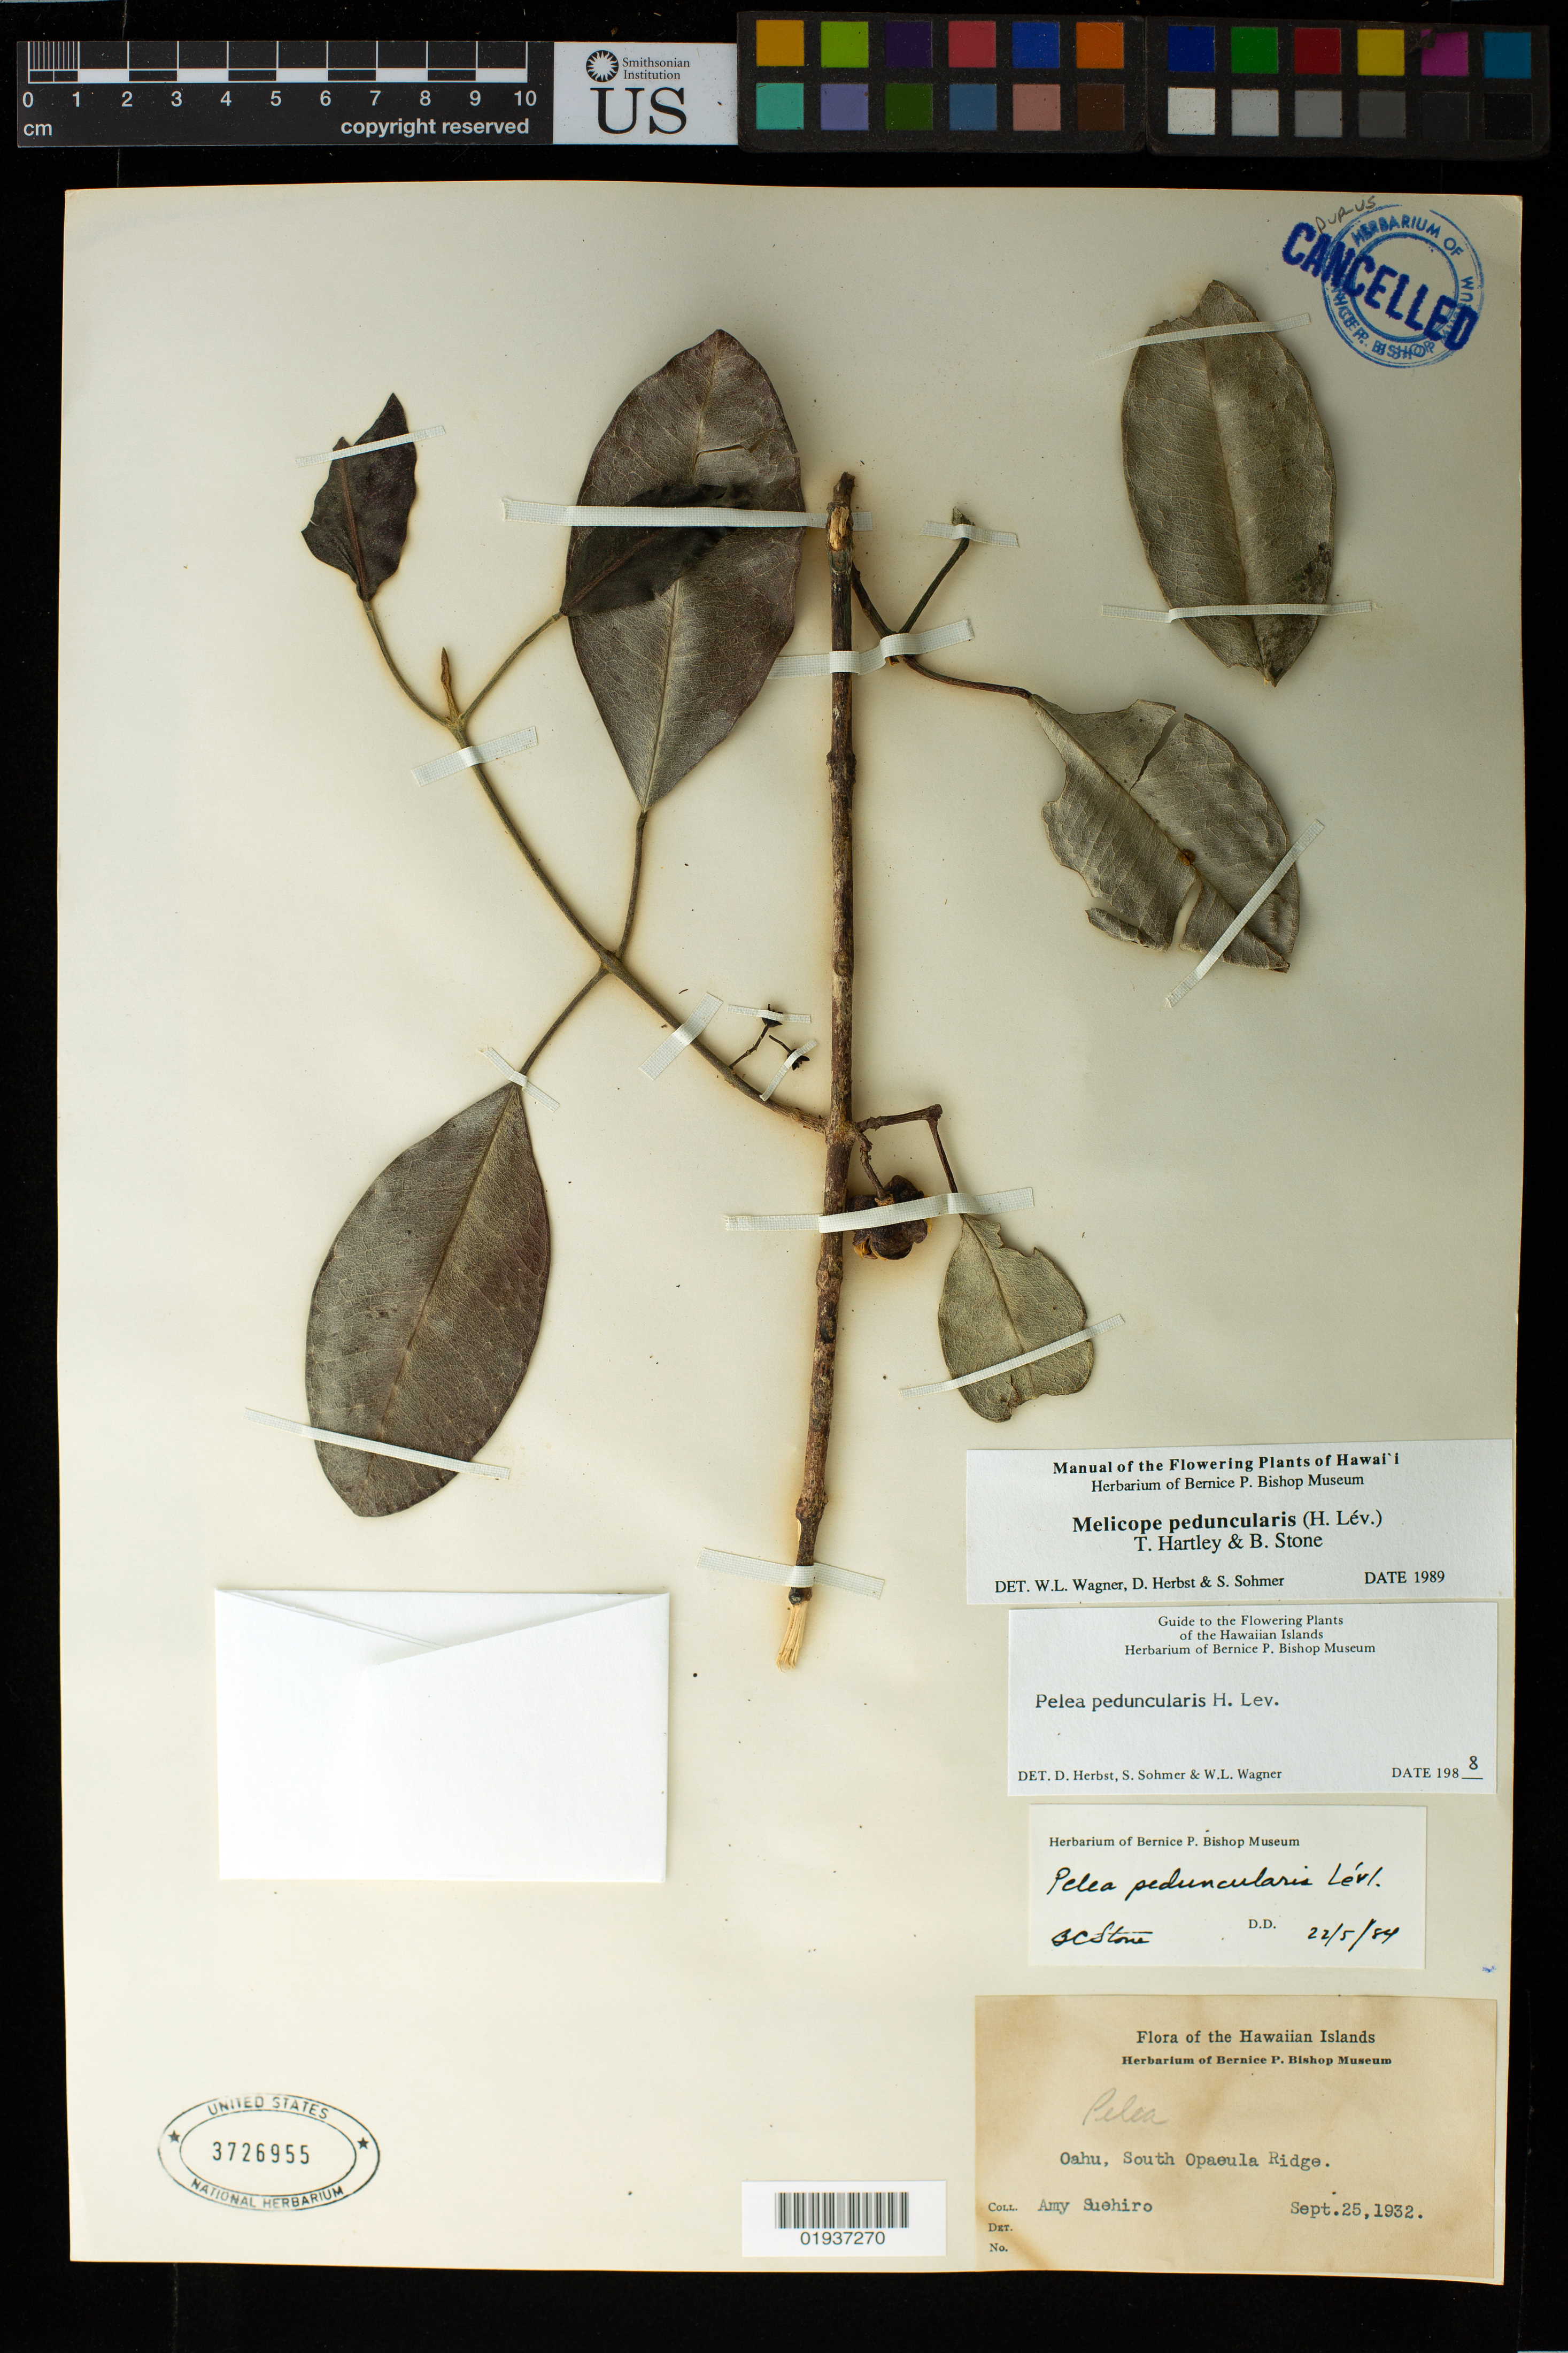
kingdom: Plantae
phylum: Tracheophyta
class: Magnoliopsida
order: Sapindales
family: Rutaceae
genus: Melicope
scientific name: Melicope peduncularis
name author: (H. Lév.) T.G. Hartley & B.C. Stone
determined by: Wagner, W. L.; Herbst, D. R.; Sohmer, S. H.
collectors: A. Suehiro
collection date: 1932-09-25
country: United States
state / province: Hawaii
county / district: Honolulu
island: Oahu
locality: South Opaeula Ridge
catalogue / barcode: US 3726955